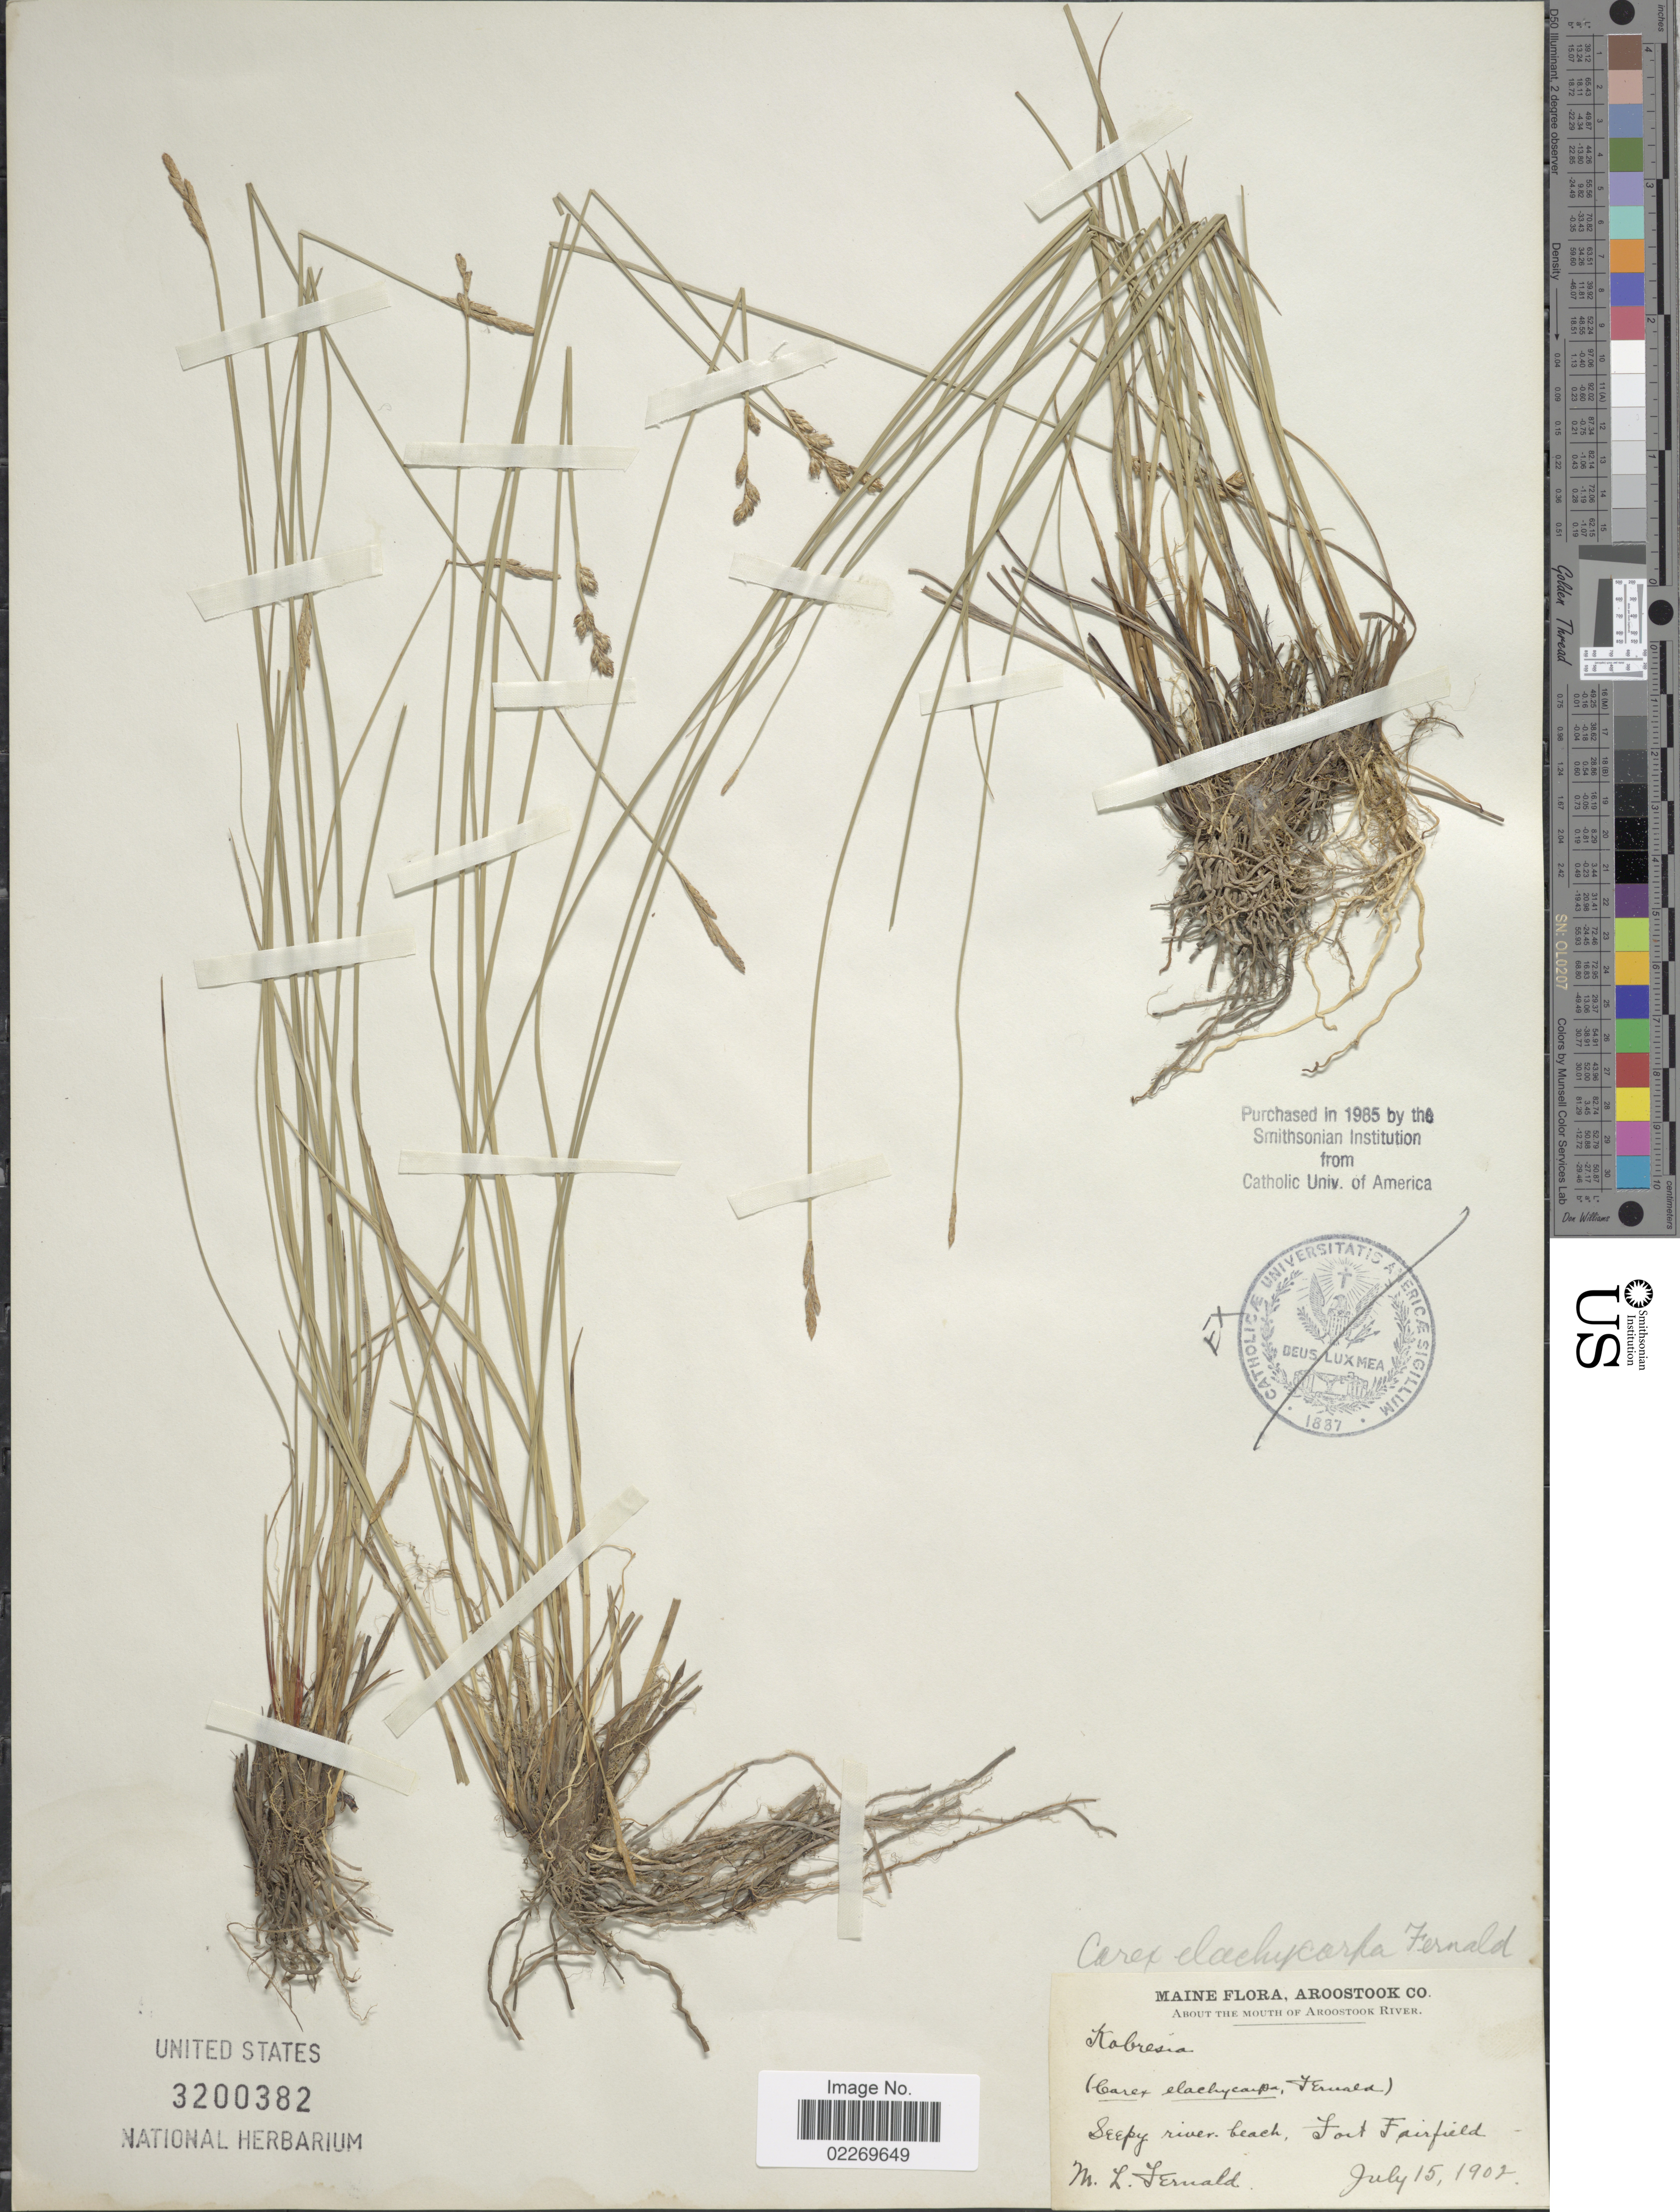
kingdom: Plantae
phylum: Tracheophyta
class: Liliopsida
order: Poales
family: Cyperaceae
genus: Carex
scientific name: Carex eleocharis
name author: L.H. Bailey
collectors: M. L. Fernald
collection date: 1902-07-15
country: United States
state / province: Maine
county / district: Aroostook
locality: About the Mouth of Aroostook River, Fort Fairfield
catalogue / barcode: US 3200382